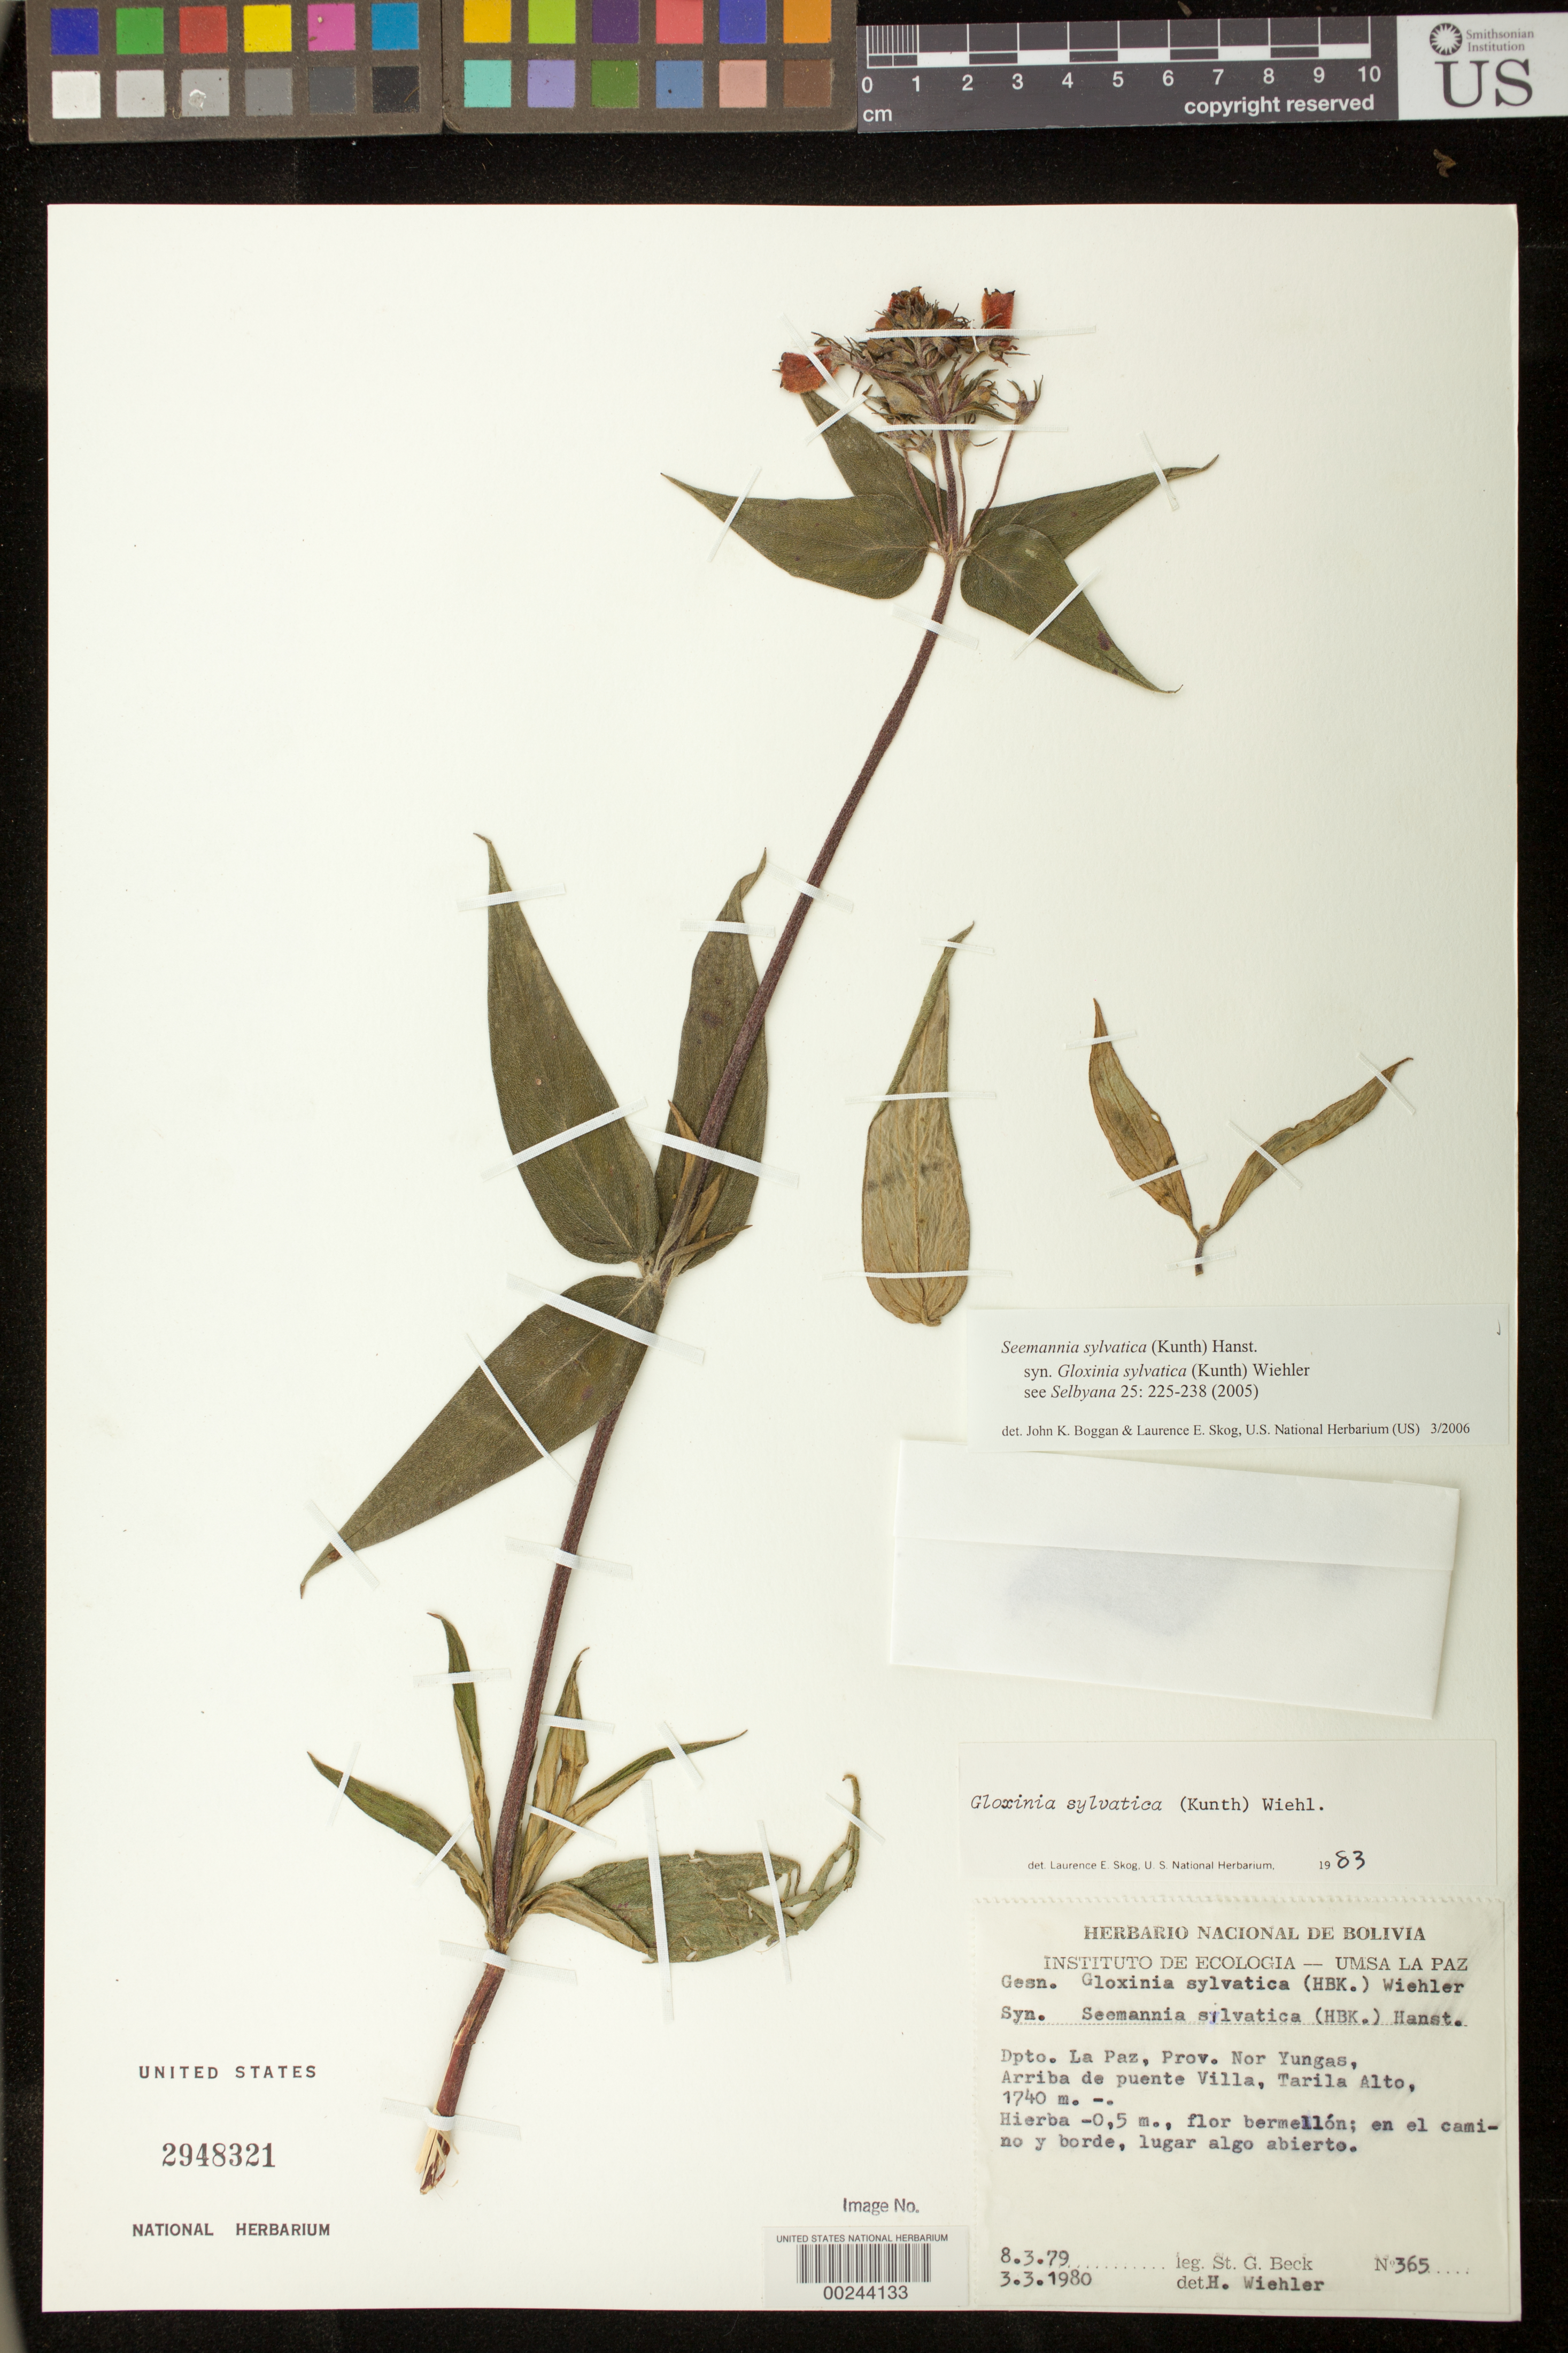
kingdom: Plantae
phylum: Tracheophyta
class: Magnoliopsida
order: Lamiales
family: Gesneriaceae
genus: Seemannia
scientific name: Seemannia sylvatica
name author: (Kunth) Hanst.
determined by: Boggan, J. K.; Skog, L. E.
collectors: S. G. Beck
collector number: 365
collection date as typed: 08 Mar 1979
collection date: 1979-03-08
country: Bolivia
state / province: La Paz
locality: Prov. Nor Yungas, above Villa Bridge, Tarila Alto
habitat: Roadside, somewhat open area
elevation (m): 1740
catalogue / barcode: US 2948321